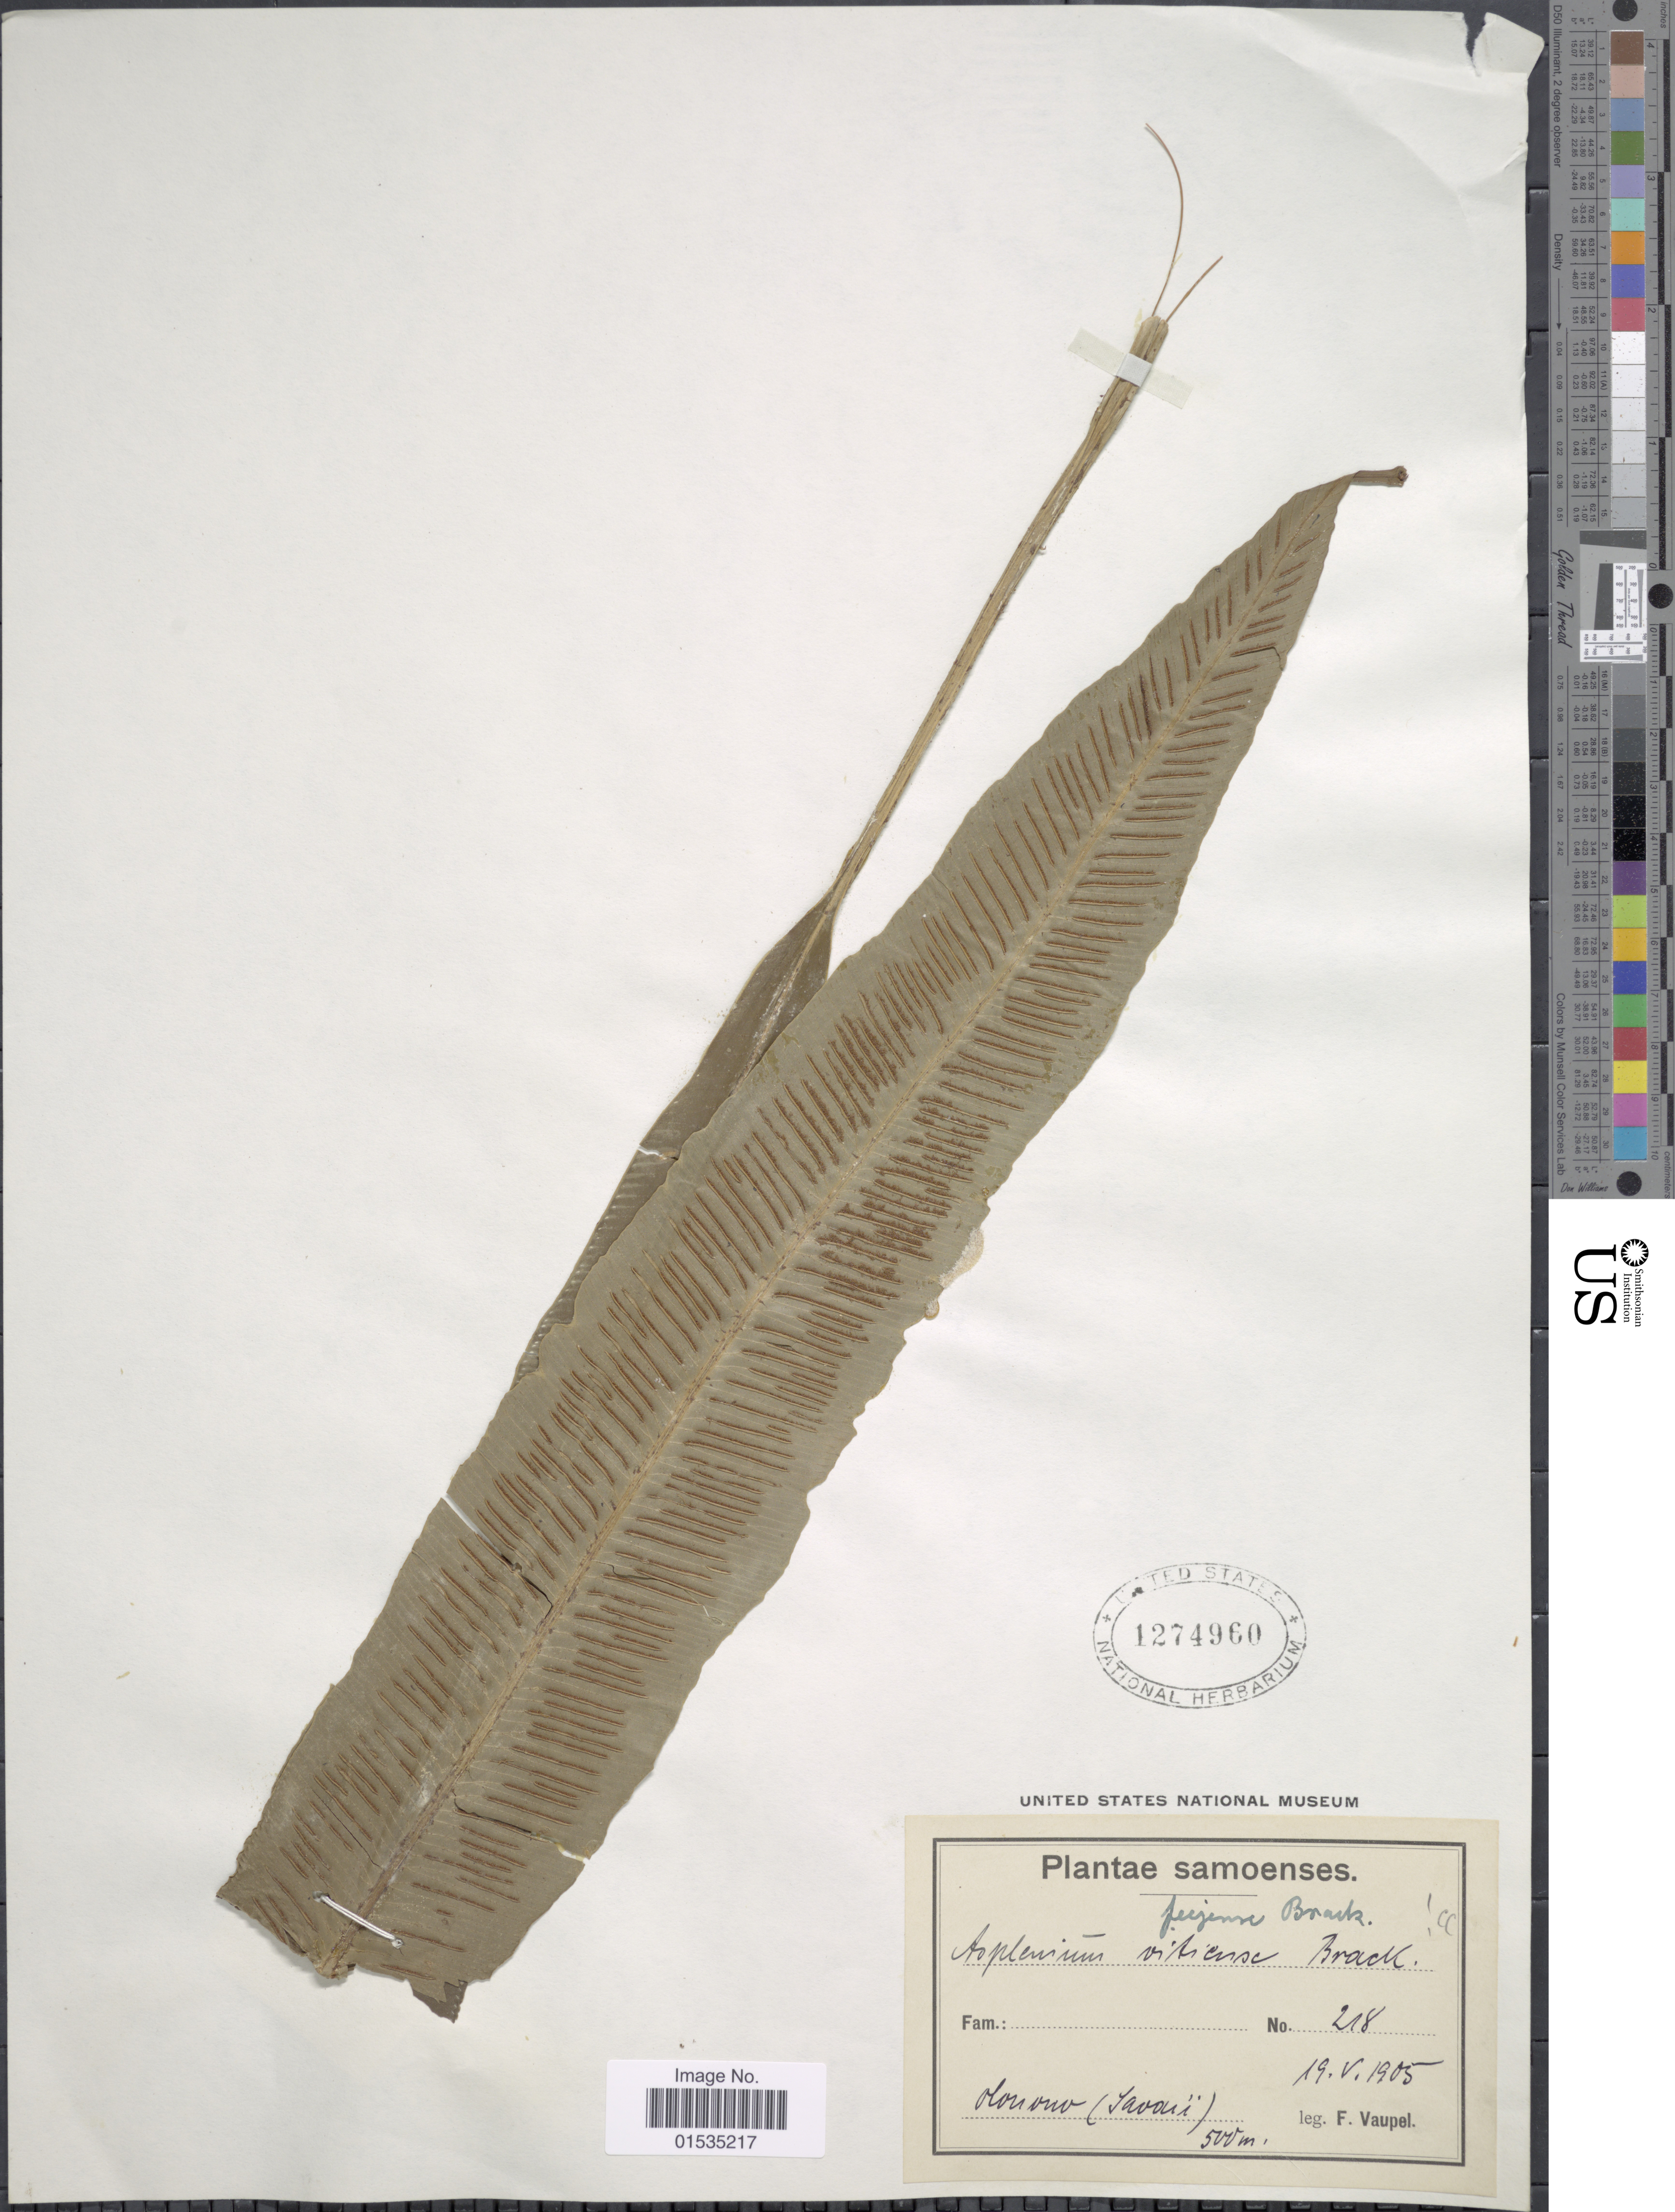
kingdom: Plantae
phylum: Tracheophyta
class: Polypodiopsida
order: Polypodiales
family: Athyriaceae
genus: Diplazium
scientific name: Diplazium vitiense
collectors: F. Vaupel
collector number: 218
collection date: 1905-05-19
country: Samoa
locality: Samoenses, Louowo (Javaiui) [interpreted]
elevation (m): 500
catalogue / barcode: US 1274960